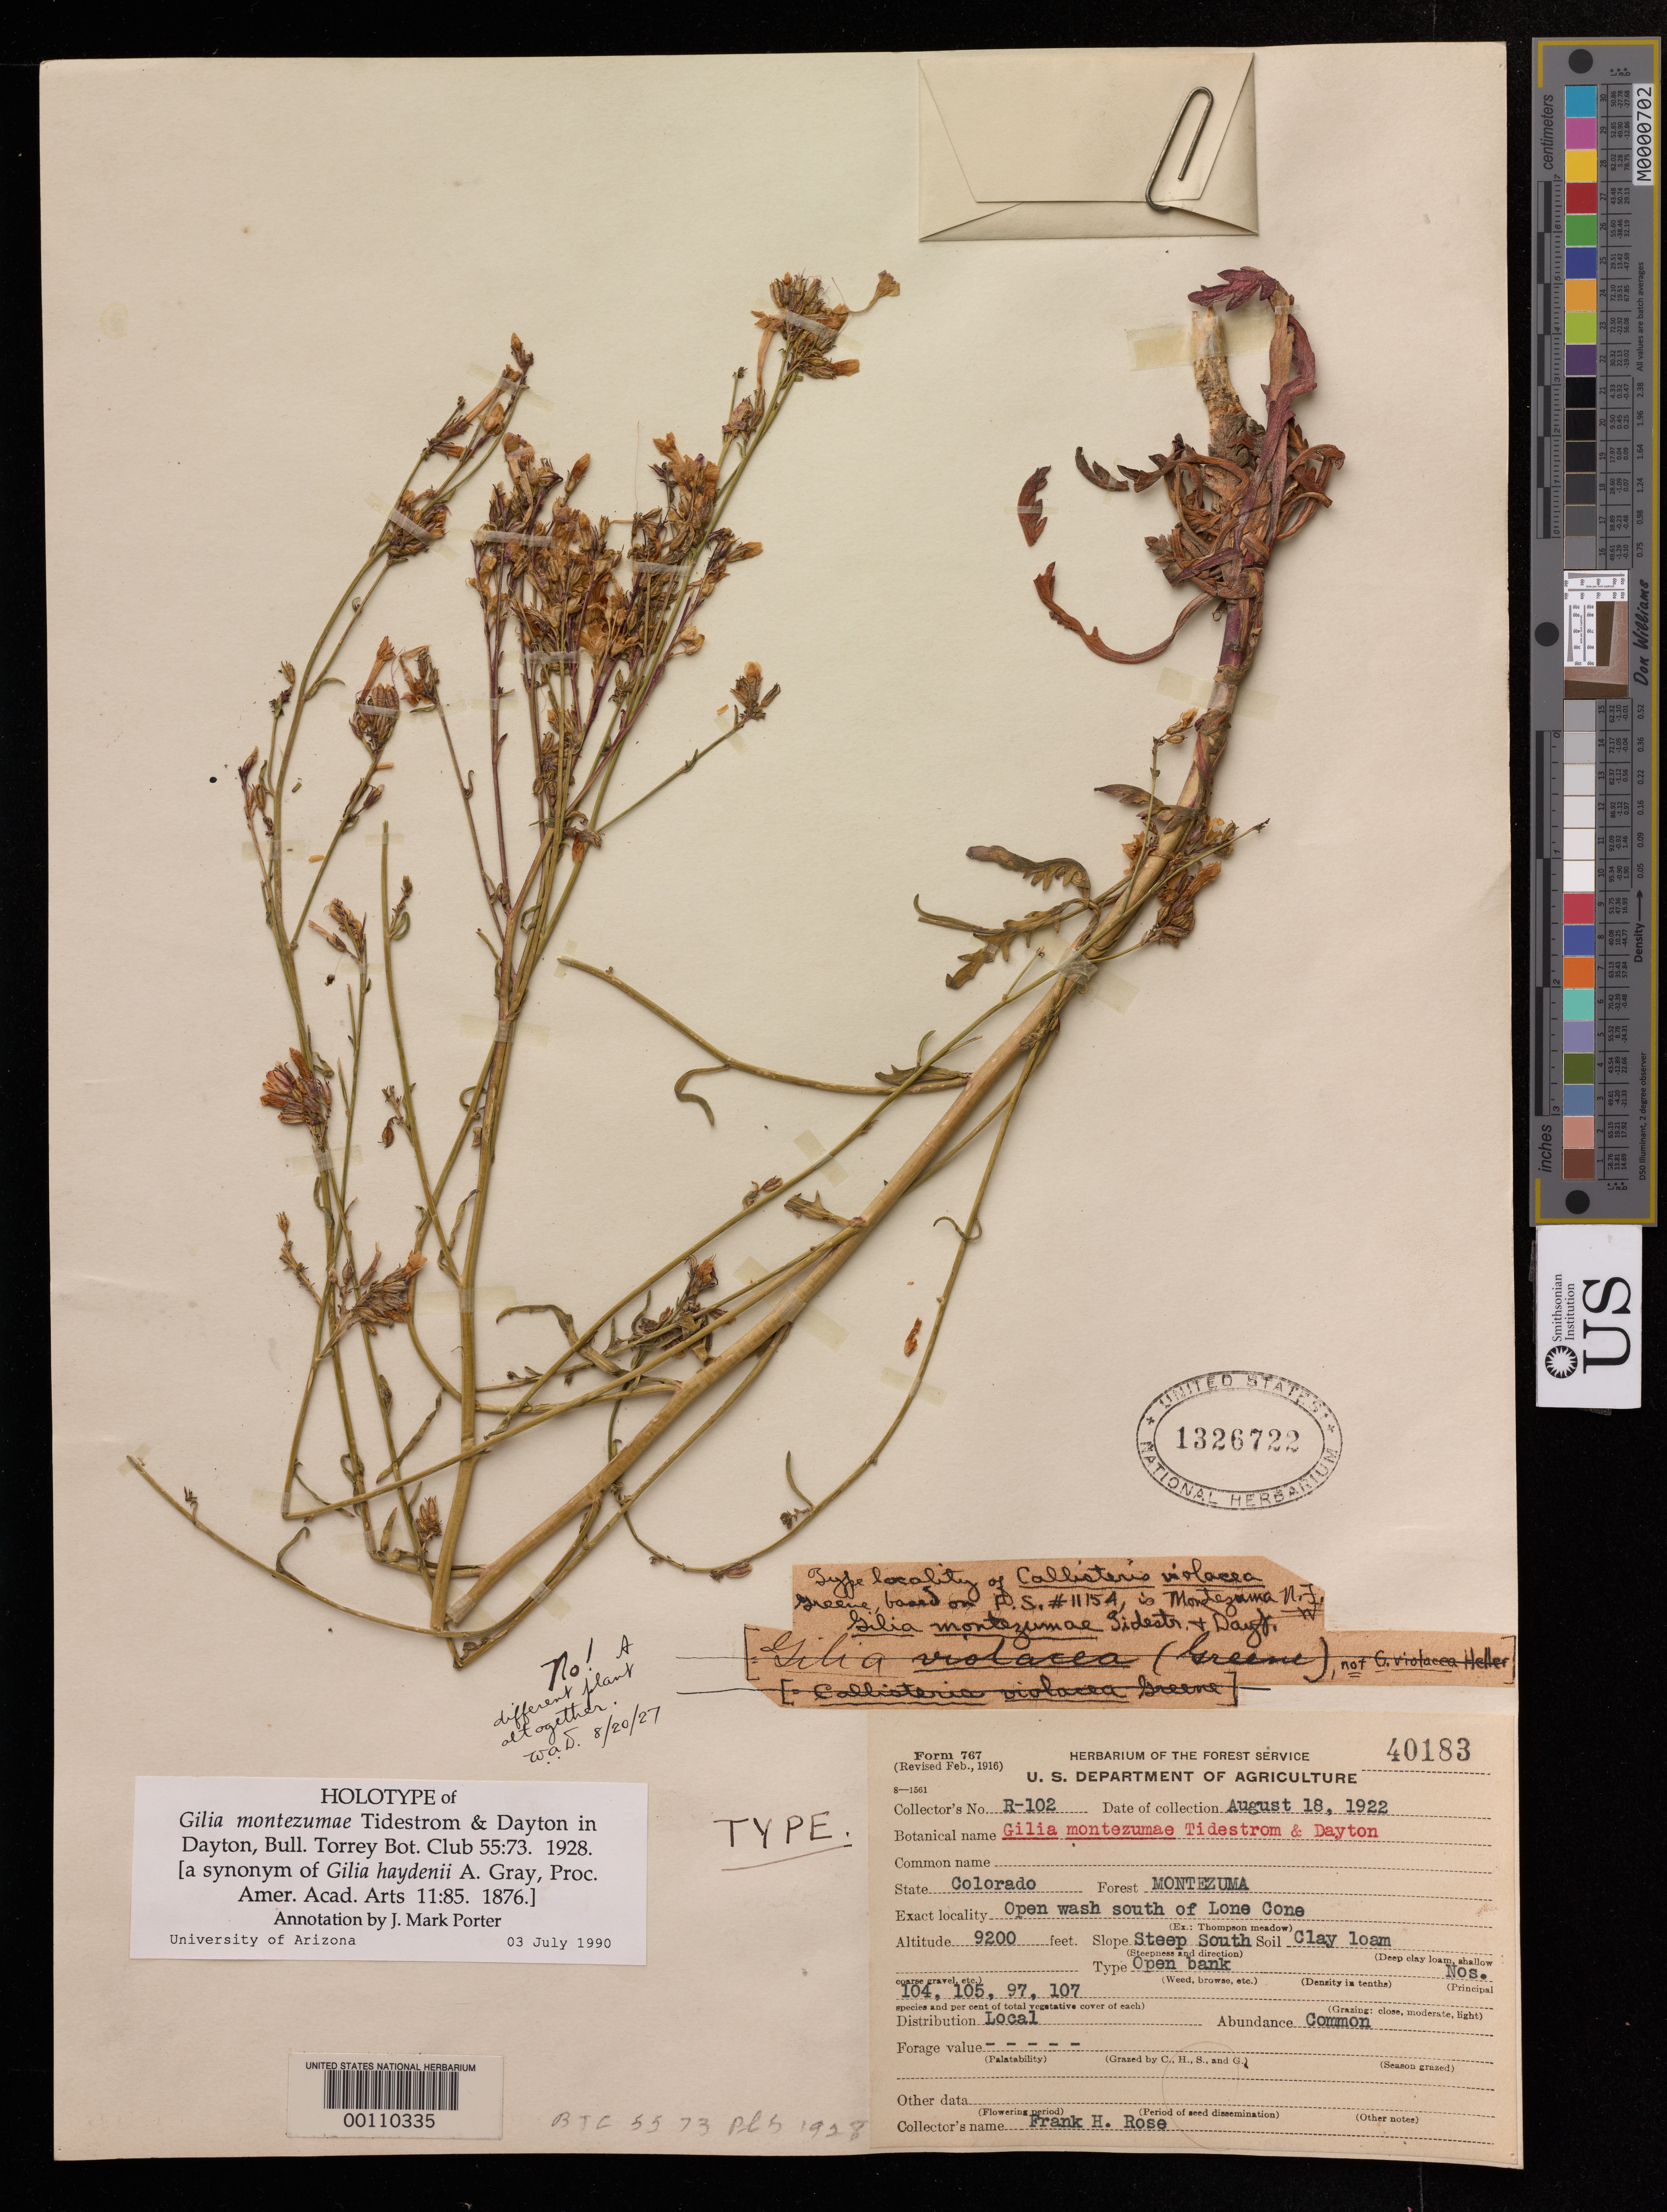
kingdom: Plantae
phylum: Tracheophyta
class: Magnoliopsida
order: Ericales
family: Polemoniaceae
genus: Gilia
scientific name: Gilia montezumae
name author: Tidestr. & Dayton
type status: Holotype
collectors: F. H. Rose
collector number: R-102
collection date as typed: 18 Aug 1922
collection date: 1922-08-18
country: United States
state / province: Colorado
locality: Montezuma Forest, south of Lone Cone.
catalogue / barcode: US 1326722